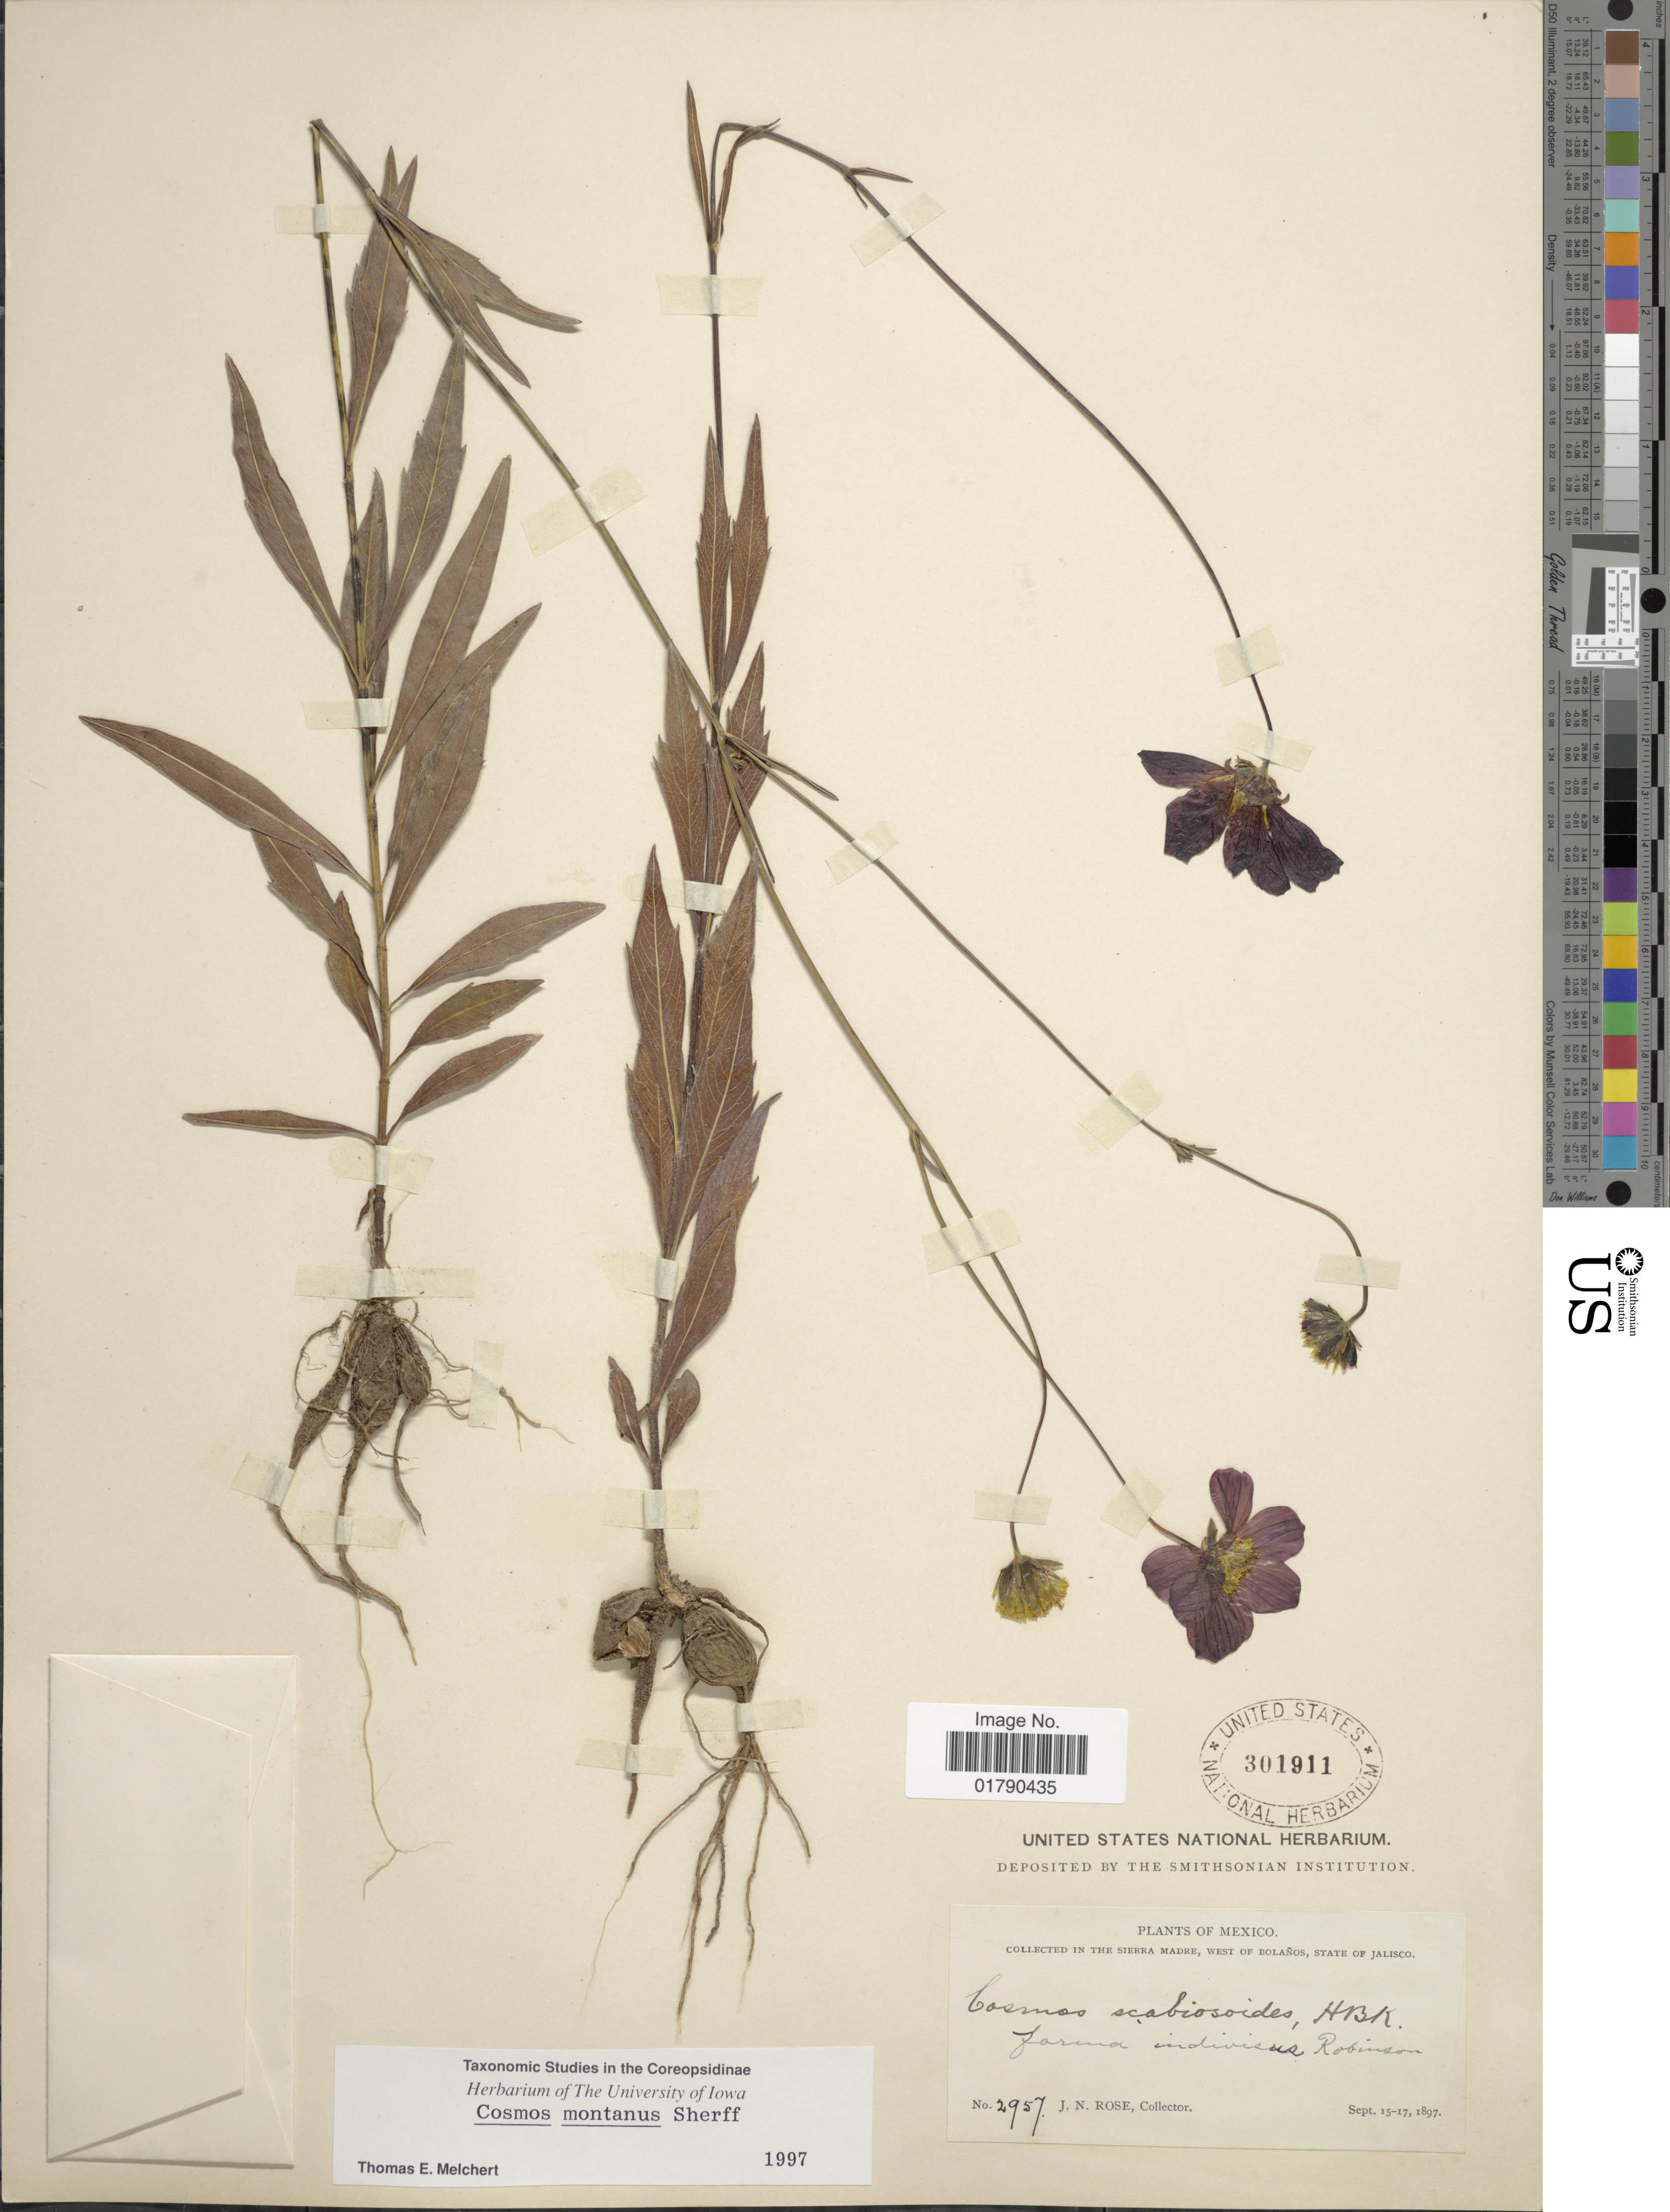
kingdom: Plantae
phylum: Tracheophyta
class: Magnoliopsida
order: Asterales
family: Asteraceae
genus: Cosmos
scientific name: Cosmos montanus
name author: Sherff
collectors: J. N. Rose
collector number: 2957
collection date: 1897-09-15/1897-09-17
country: Mexico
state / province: Jalisco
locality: Sierra Madre, west of Bolanos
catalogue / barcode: US 301911